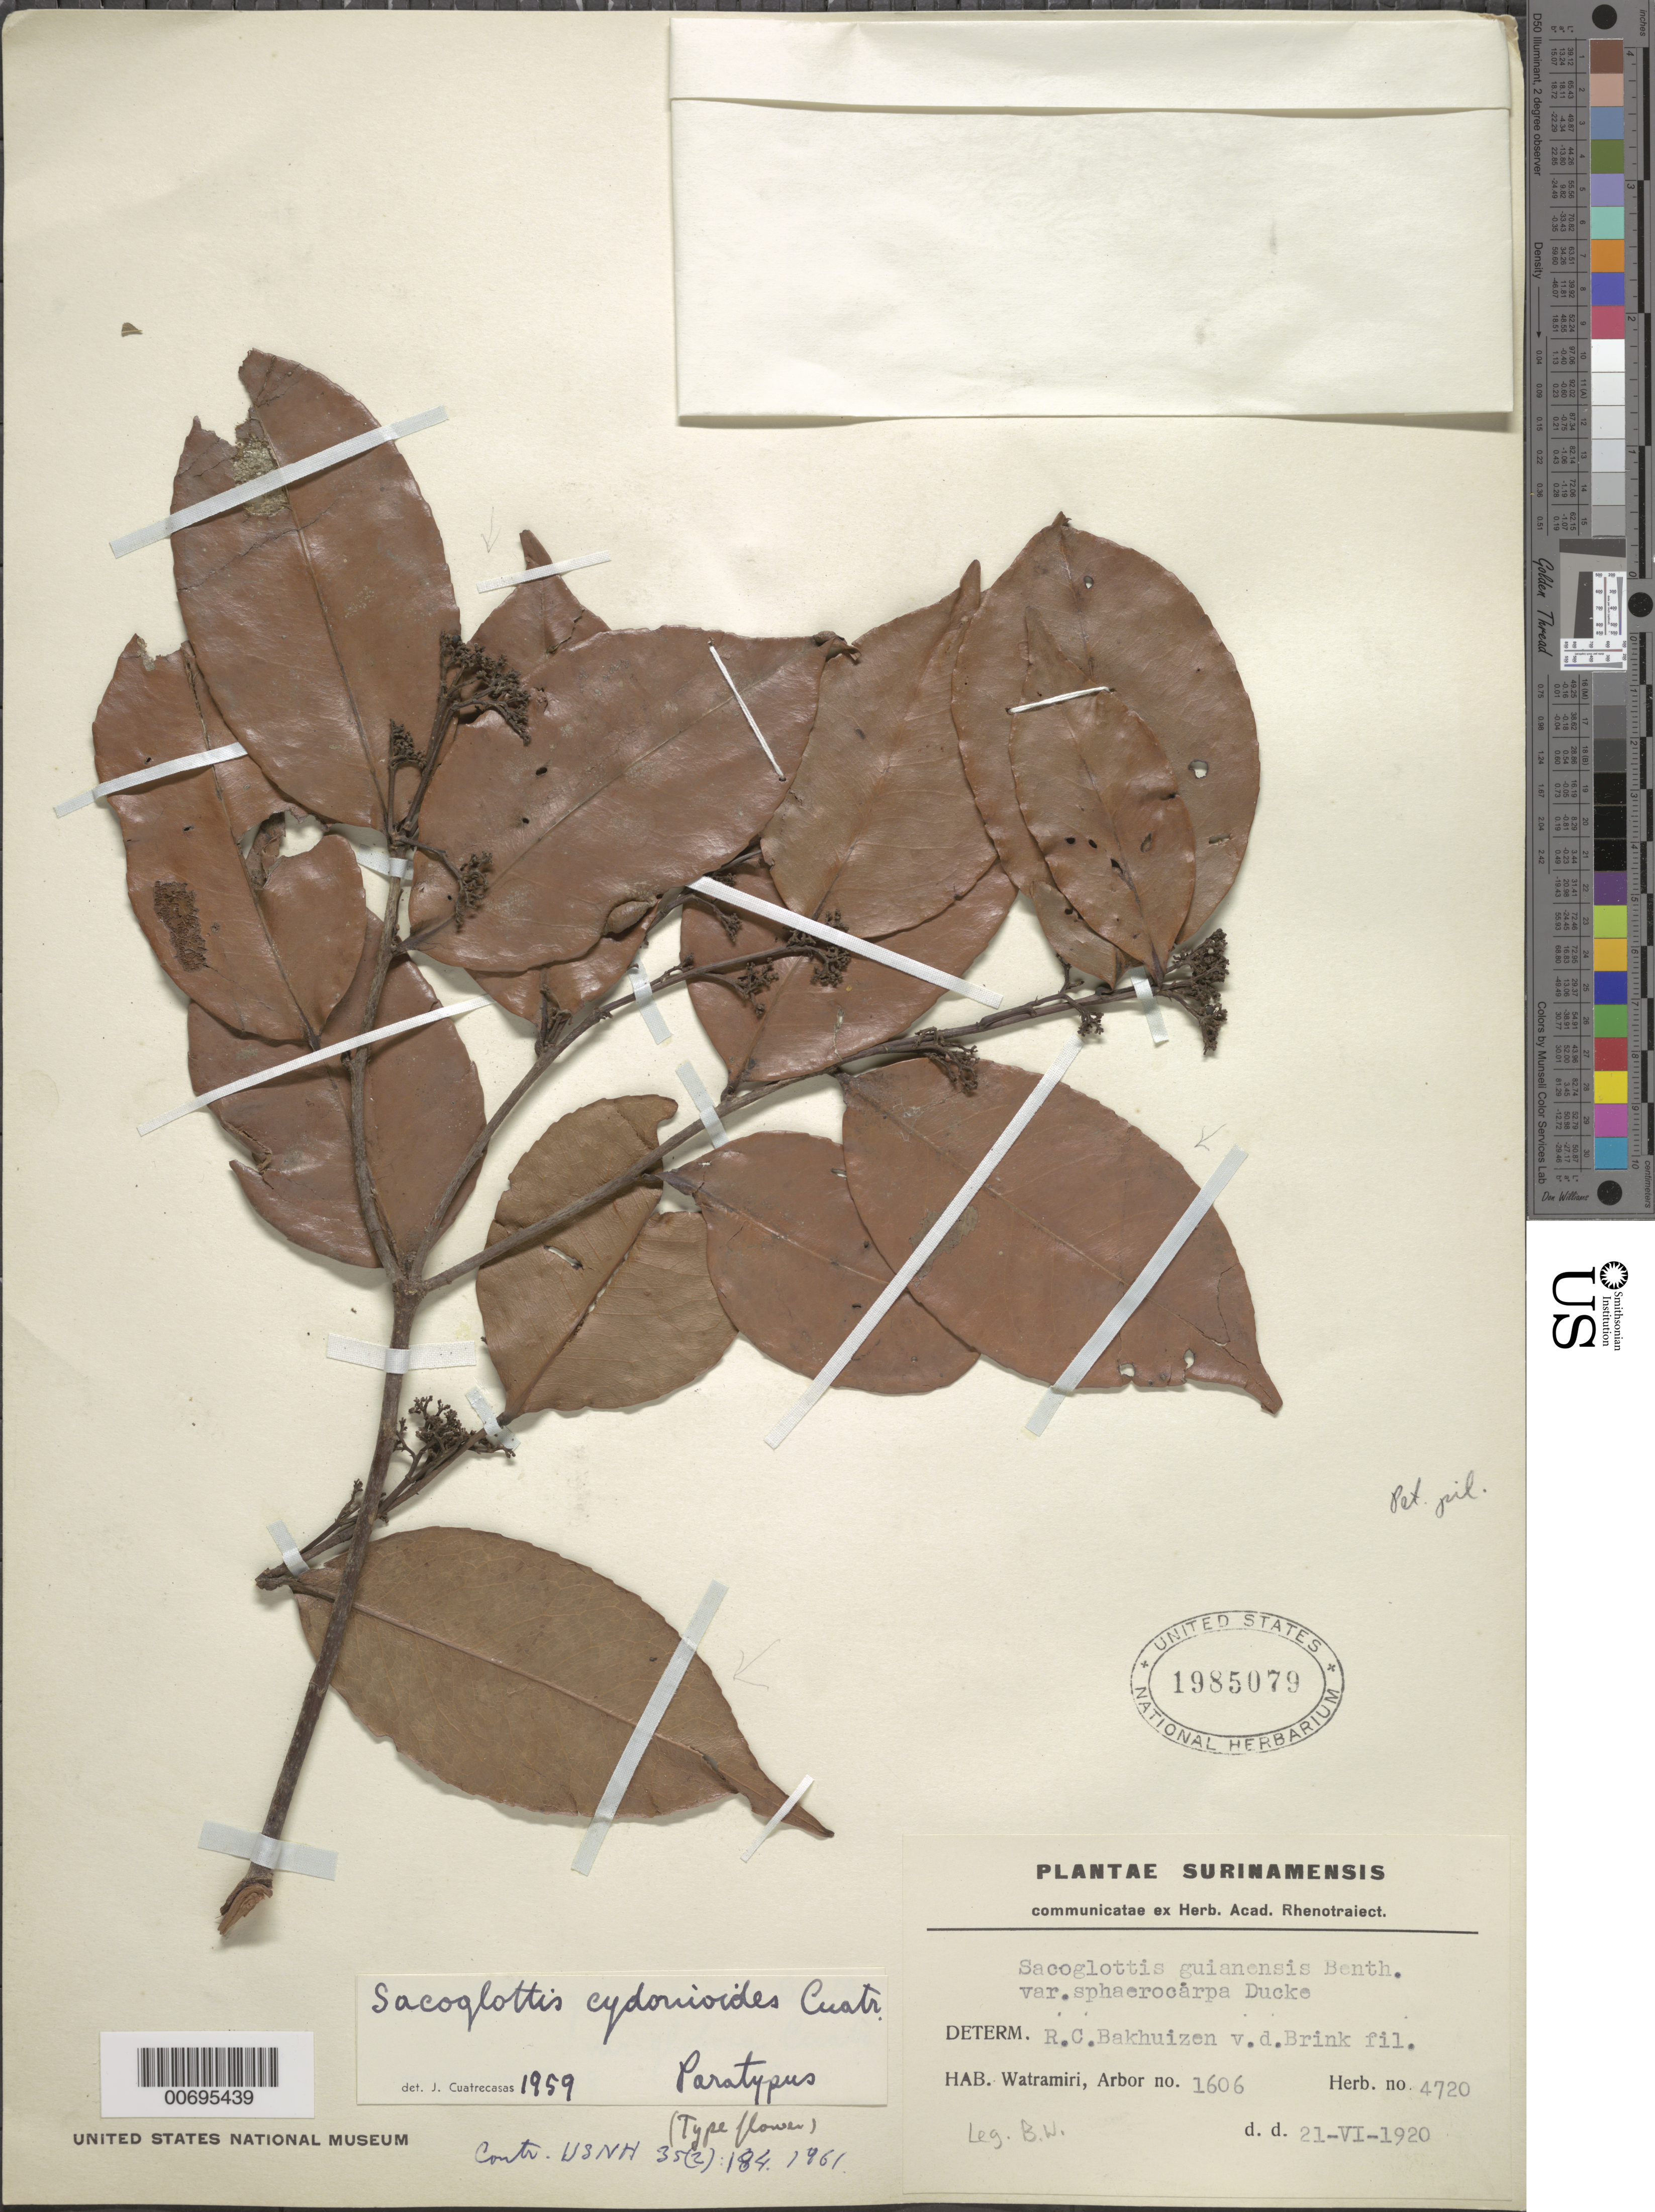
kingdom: Plantae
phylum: Tracheophyta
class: Magnoliopsida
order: Malpighiales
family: Humiriaceae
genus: Sacoglottis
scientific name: Sacoglottis cydonioides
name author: Cuatrec.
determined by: Cuatrecasas, J.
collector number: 4720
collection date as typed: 21-Jun-20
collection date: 1920-06-21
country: Suriname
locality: Watramiri, Forest Reserve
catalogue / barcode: US 1985079